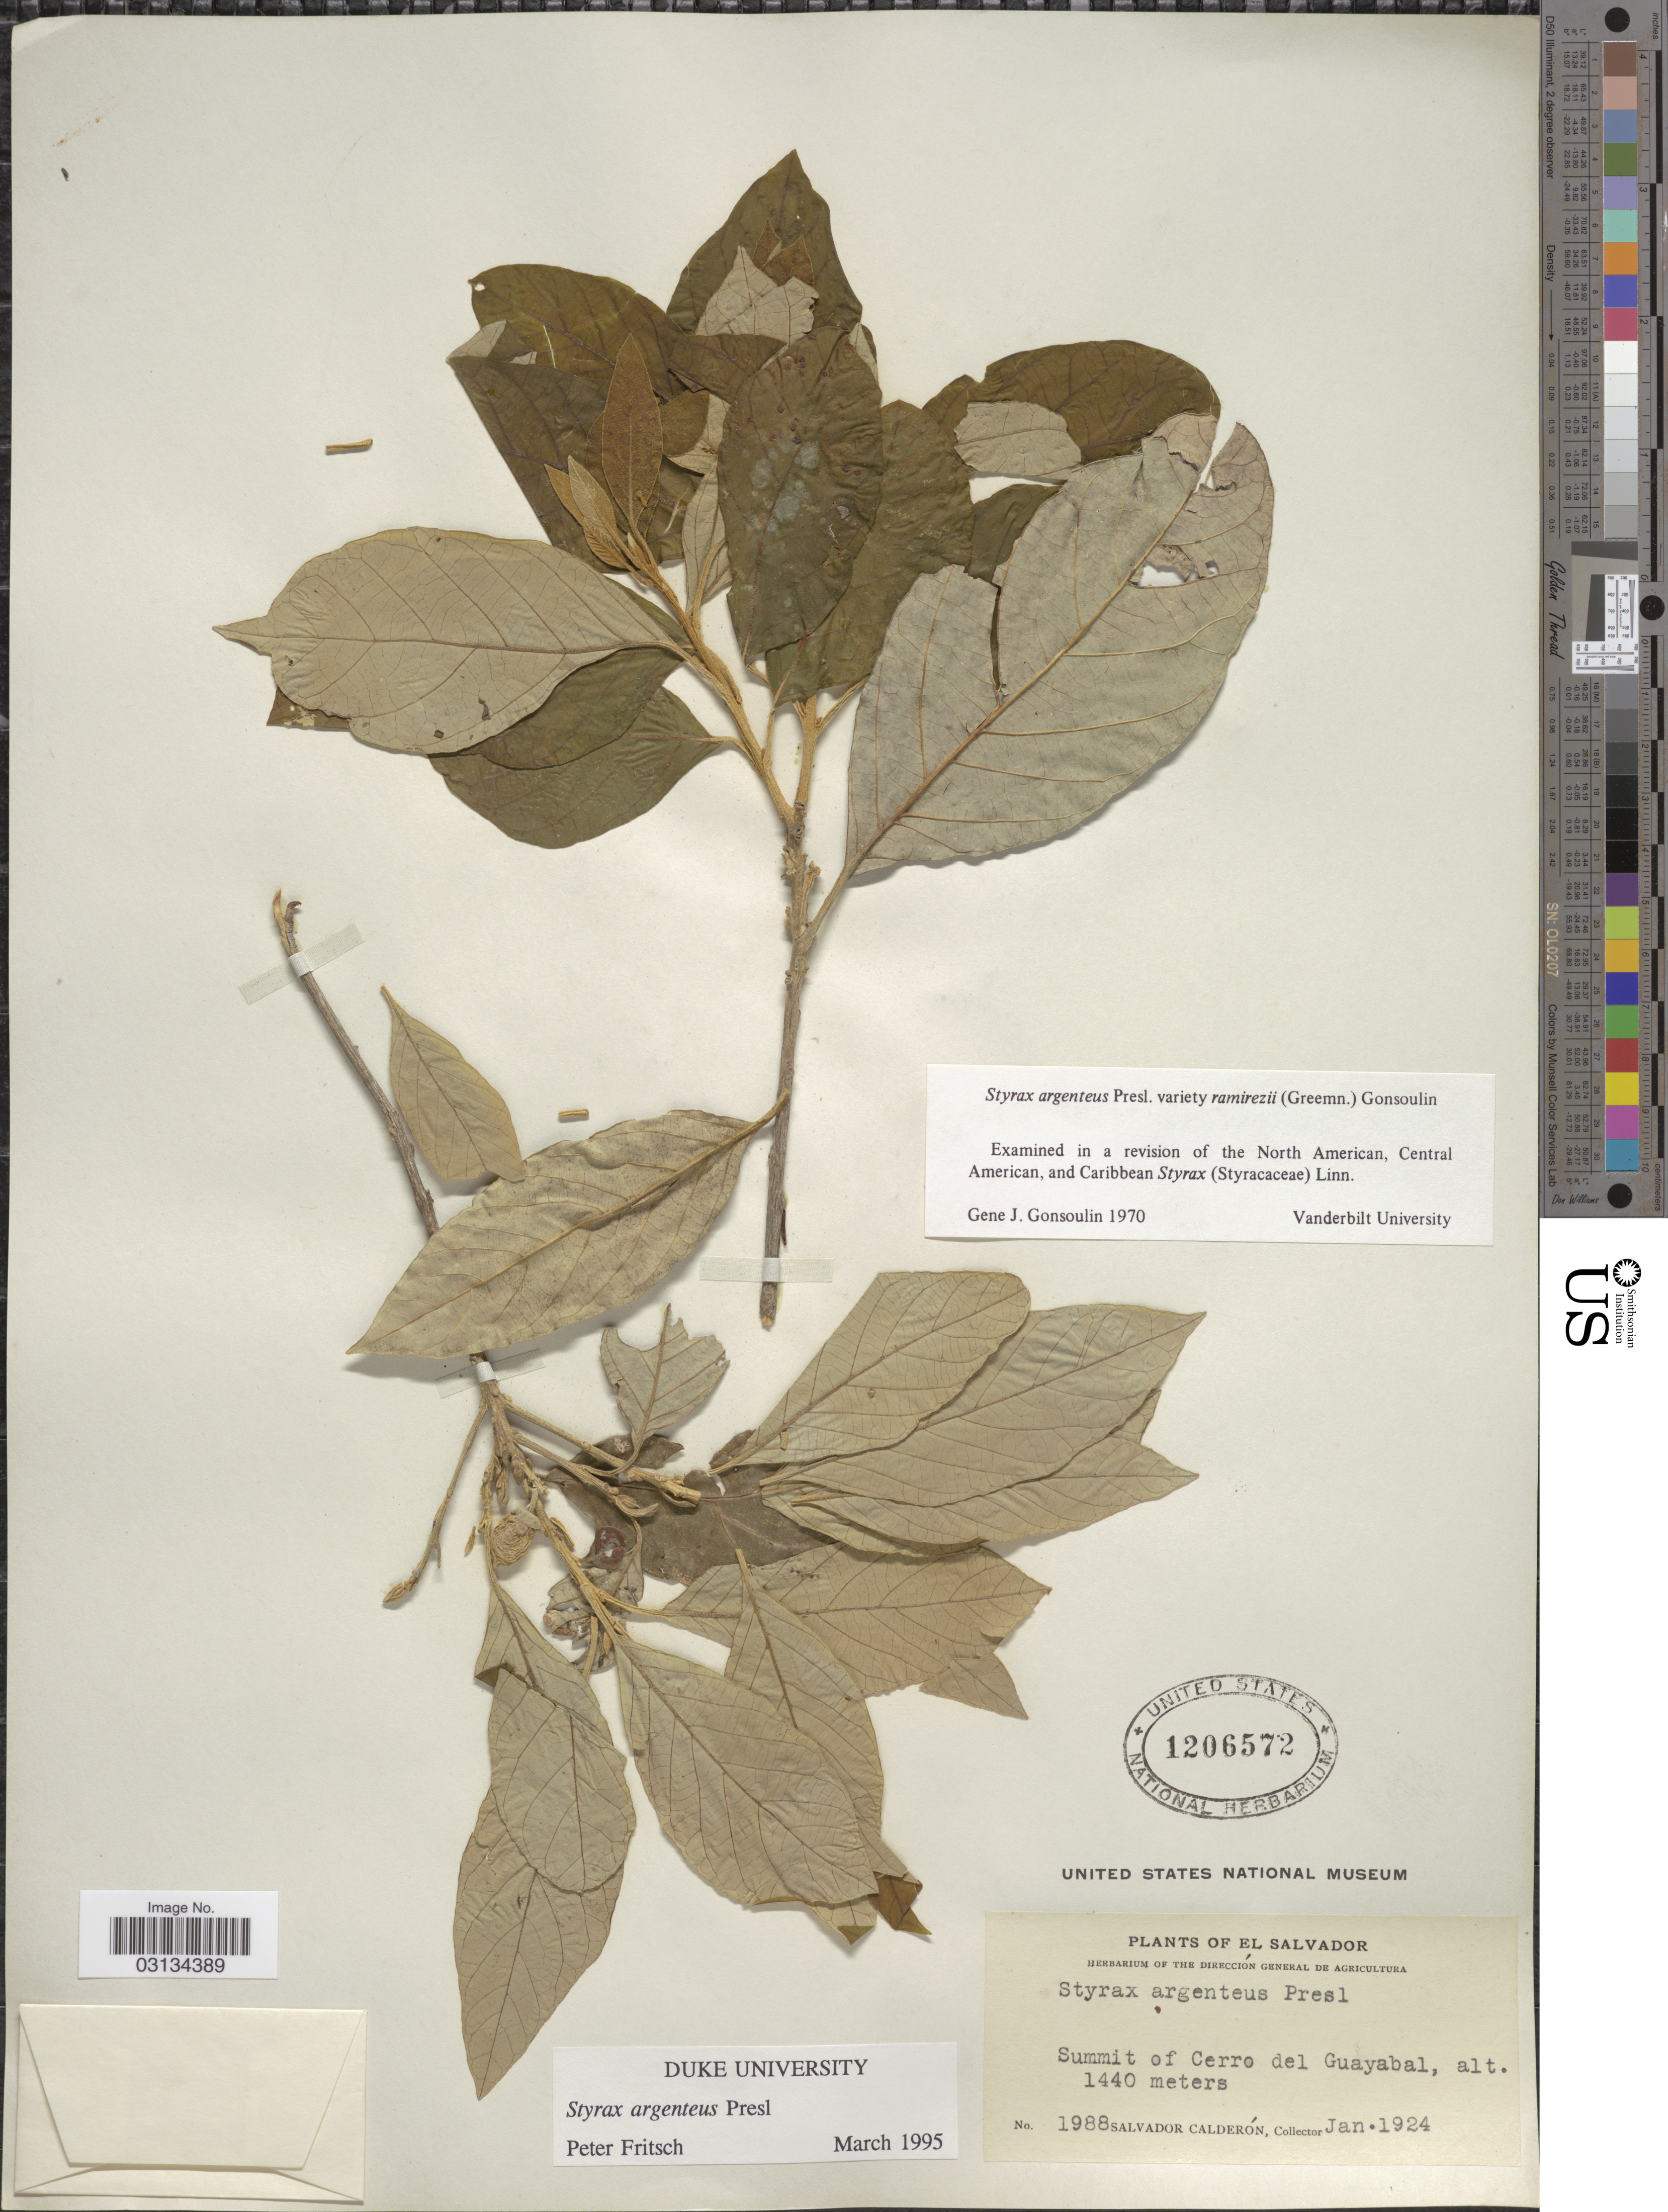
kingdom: Plantae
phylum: Tracheophyta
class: Magnoliopsida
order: Ericales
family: Styracaceae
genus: Styrax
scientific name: Styrax argenteus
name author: C. Presl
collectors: S. Calderón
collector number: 1988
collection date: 1924-01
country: El Salvador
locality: Summit of Cerro del Guayabal.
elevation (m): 1440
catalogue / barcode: US 1206572